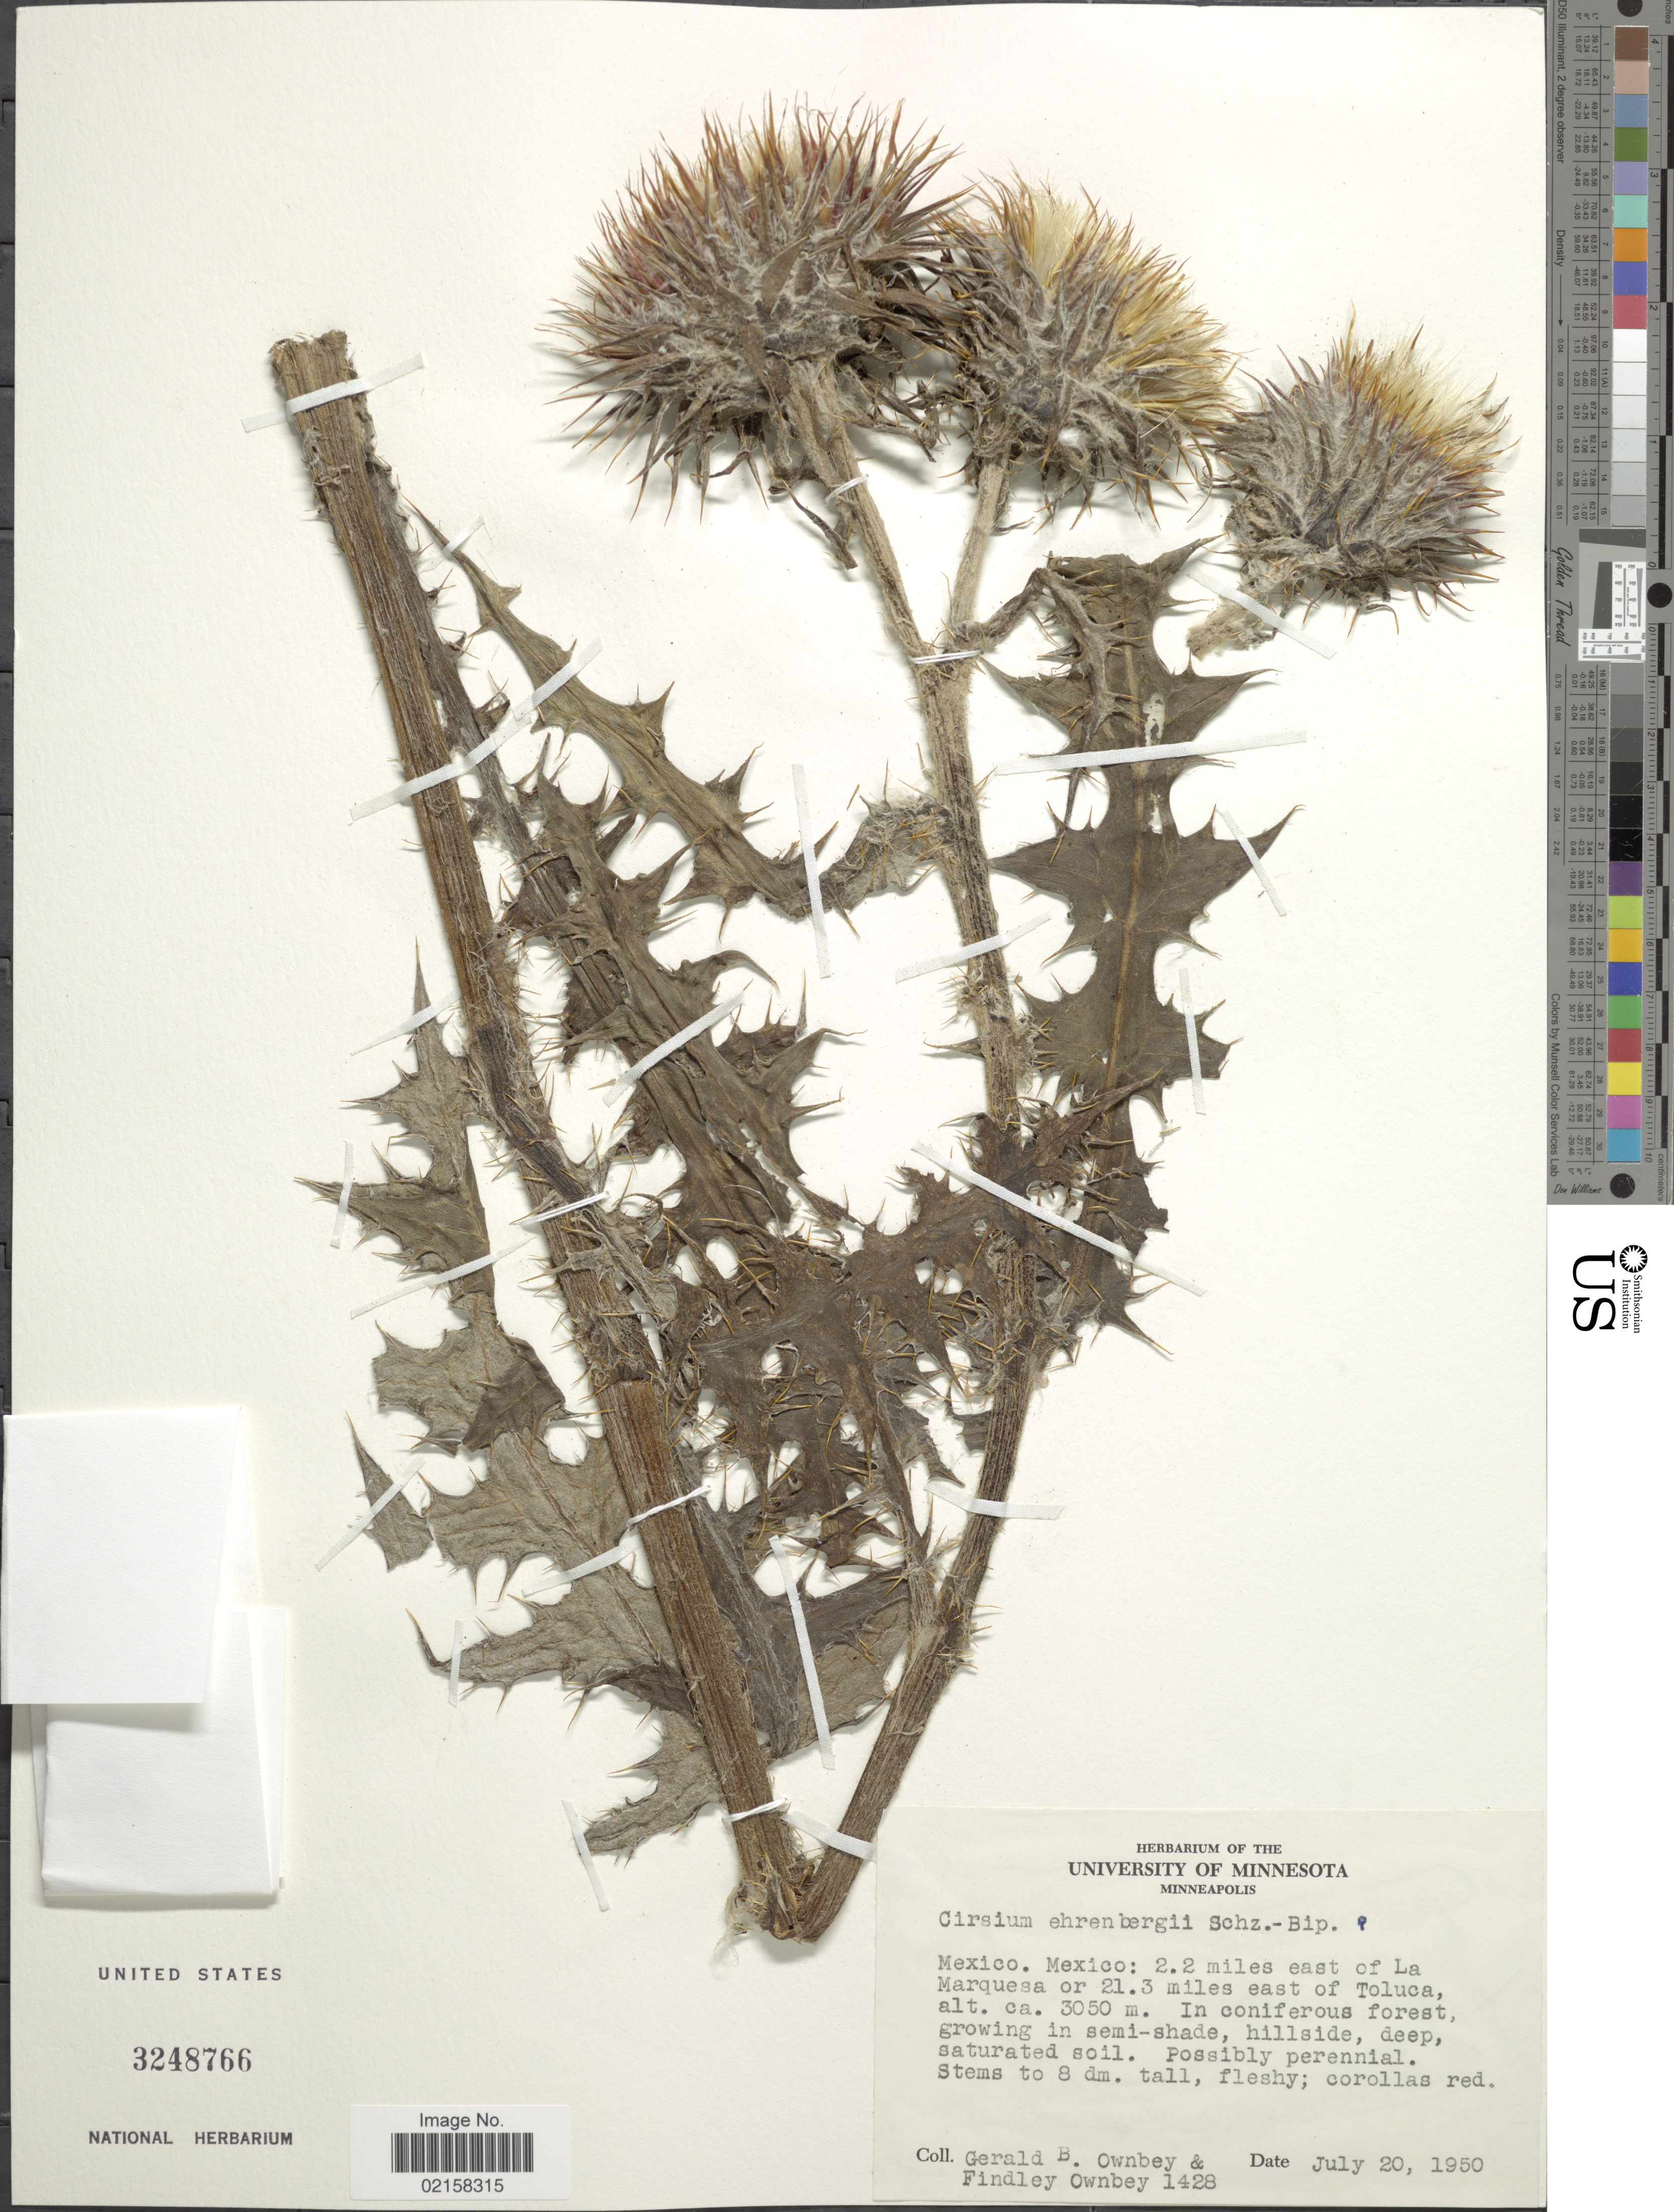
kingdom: Plantae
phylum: Tracheophyta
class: Magnoliopsida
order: Asterales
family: Asteraceae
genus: Cirsium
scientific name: Cirsium ehrenbergii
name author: Sch. Bip.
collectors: G. B. Ownbey & F. Ownbey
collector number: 1428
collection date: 1950-07-20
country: Mexico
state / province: México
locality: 2.2 miles east of La Marquesa or 21.3 mile east of Toluca.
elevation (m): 3050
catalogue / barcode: US 3248766